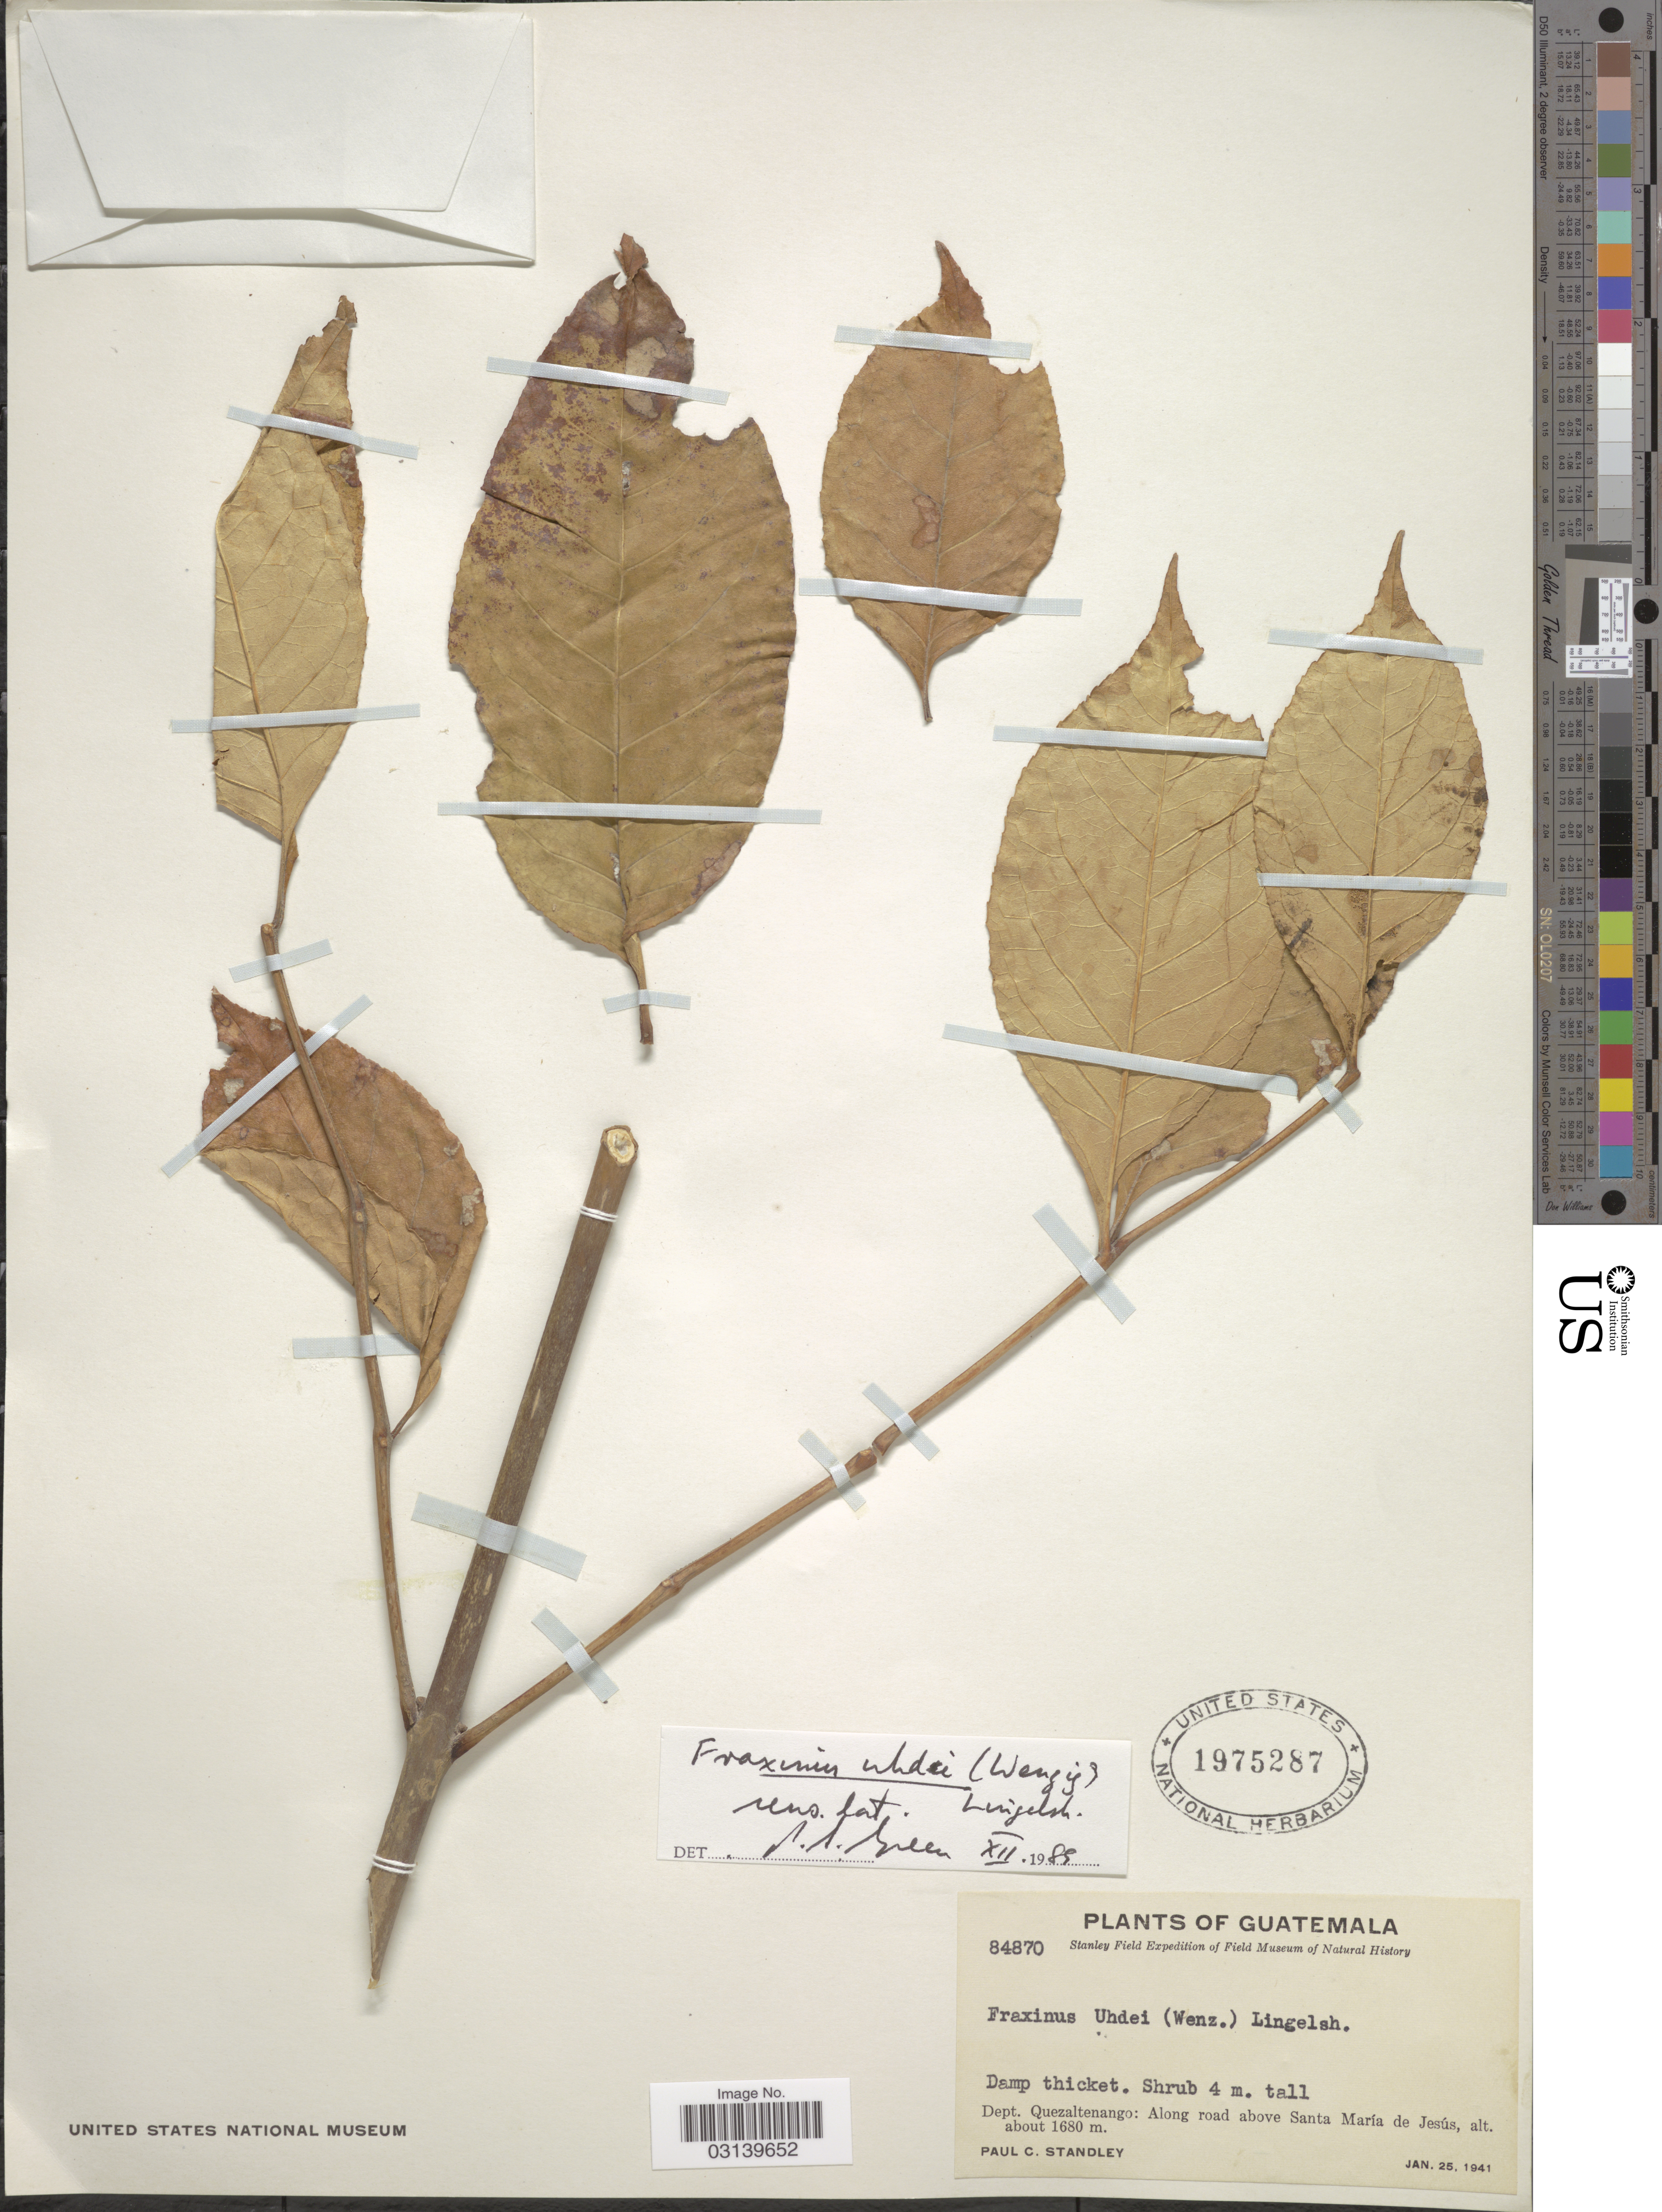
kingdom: Plantae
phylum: Tracheophyta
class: Magnoliopsida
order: Lamiales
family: Oleaceae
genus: Fraxinus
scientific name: Fraxinus uhdei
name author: (Wenz.) Lingelsh.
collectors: P. C. Standley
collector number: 84870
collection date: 1941-01-25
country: Guatemala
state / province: Quetzaltenango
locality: Dept. Quezaltenango: Along road above Santa María de Jesús.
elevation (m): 1680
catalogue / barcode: US 1975287